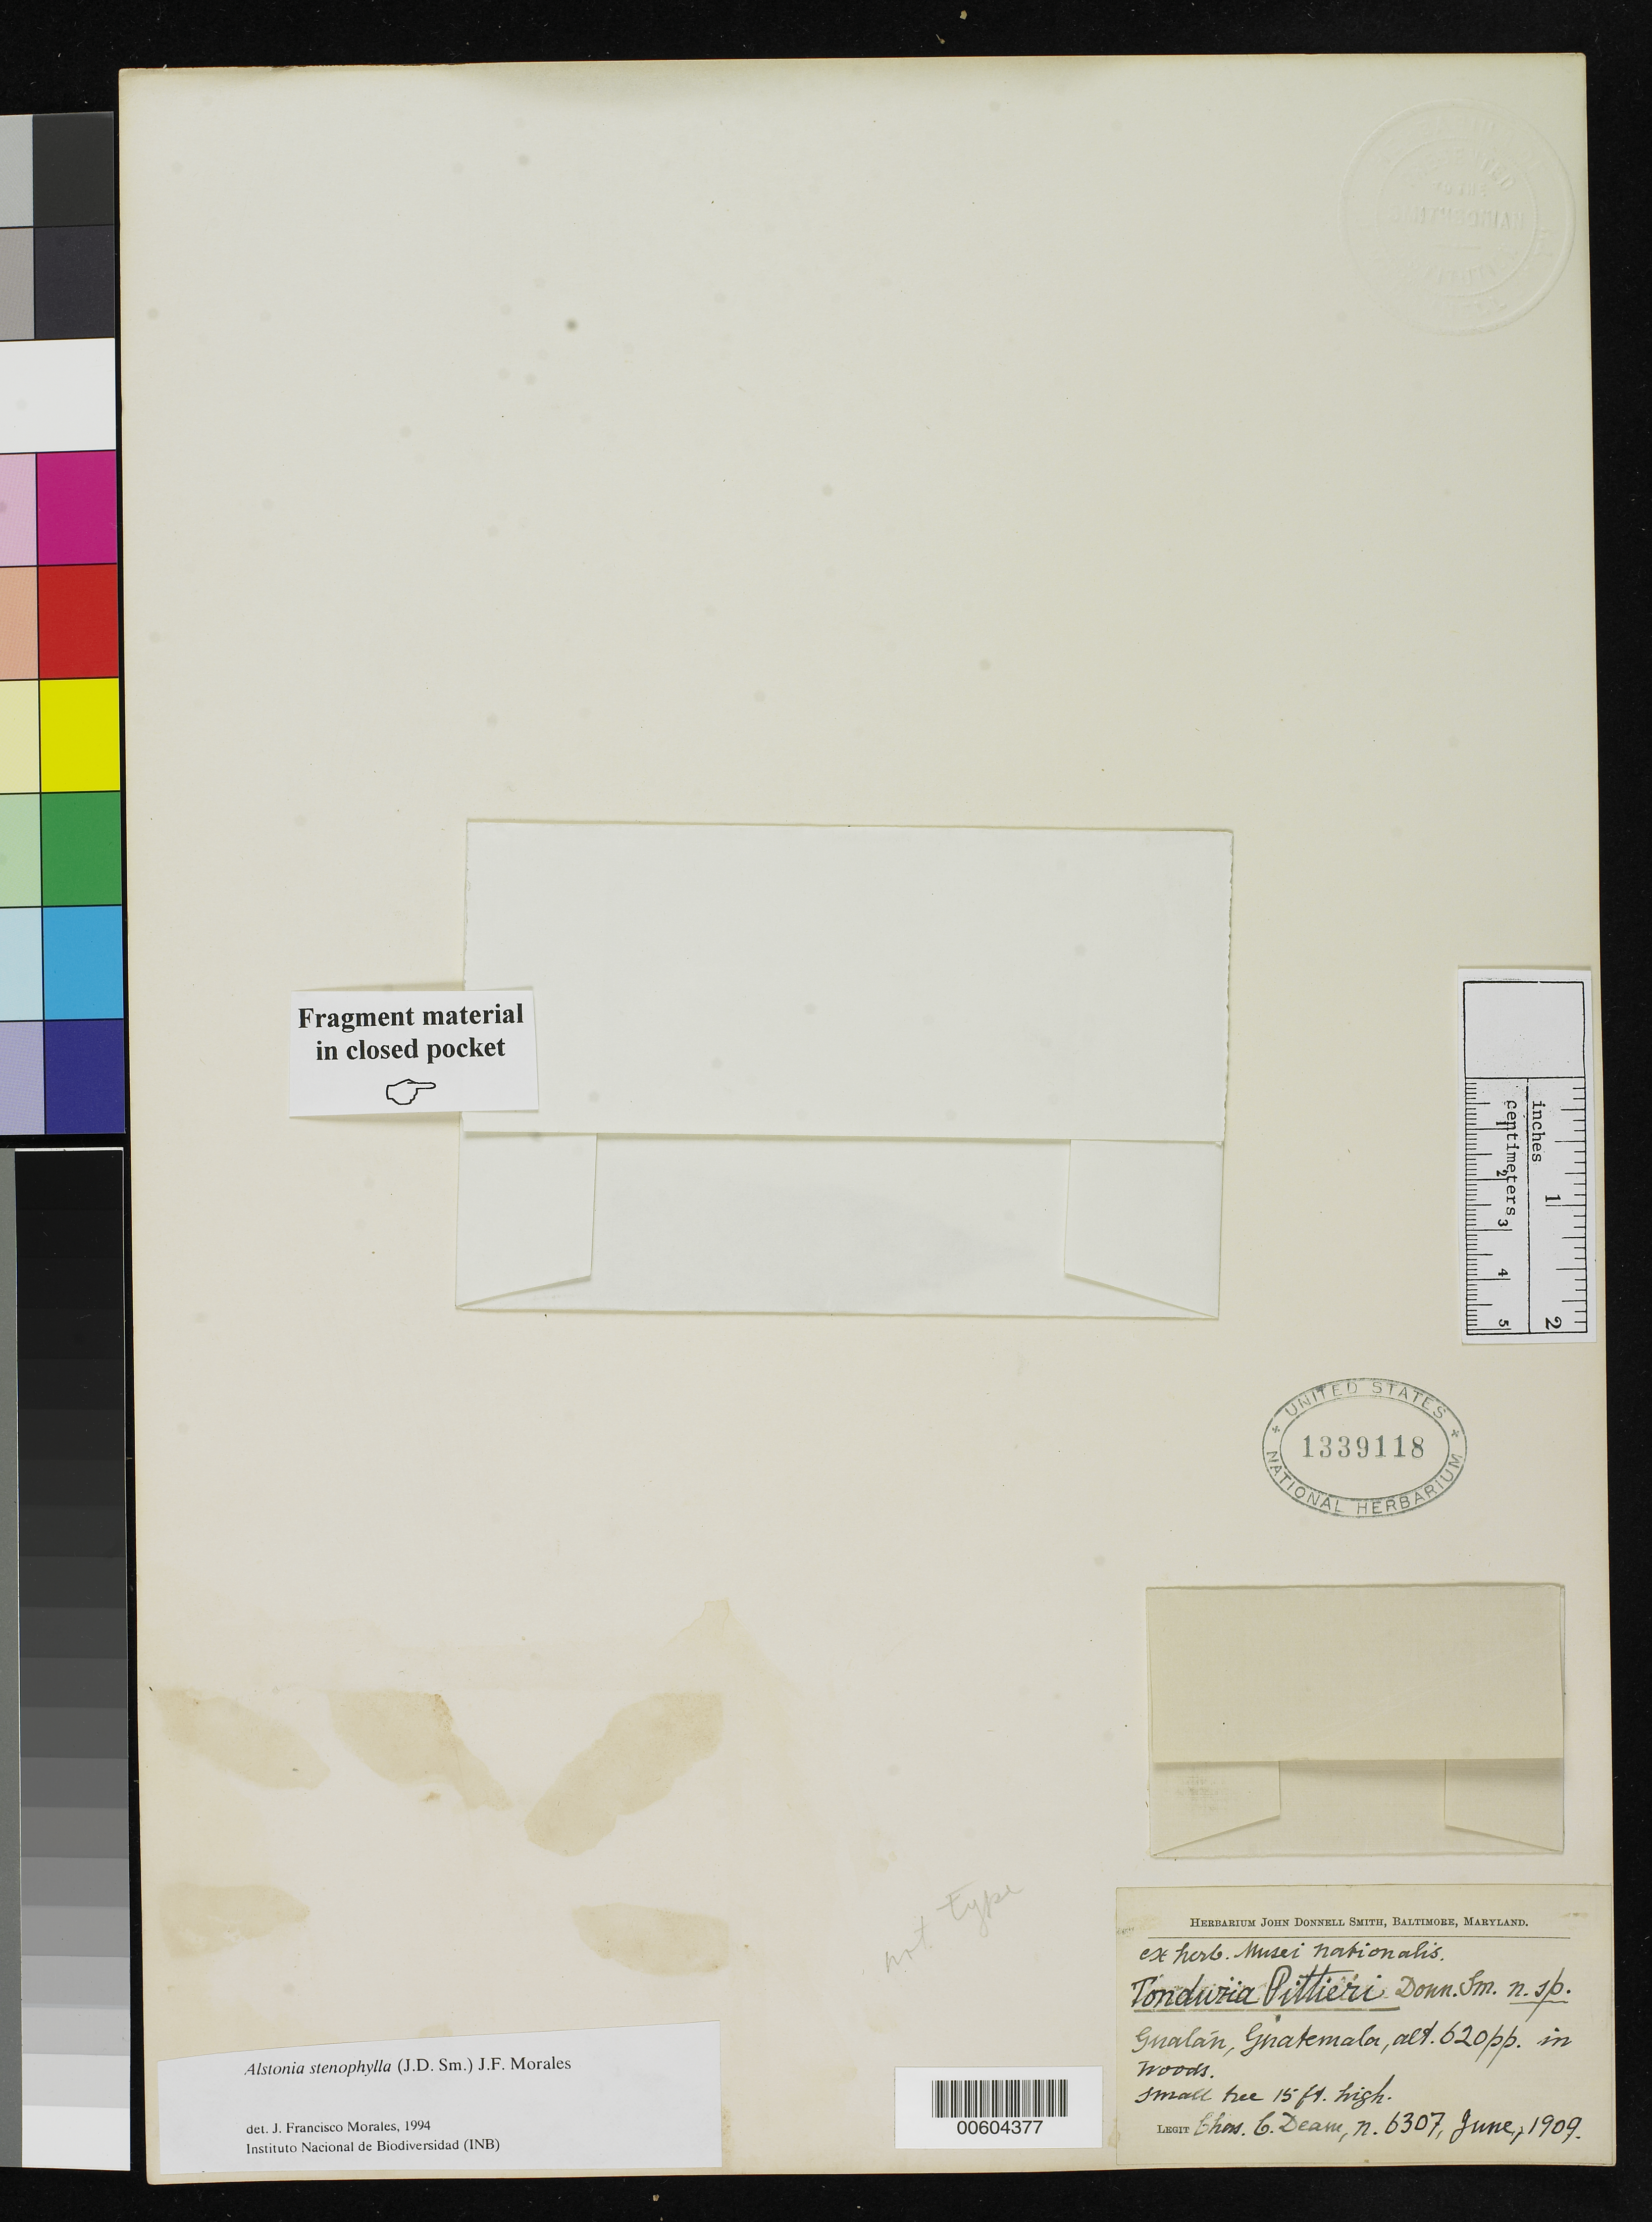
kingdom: Plantae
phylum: Tracheophyta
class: Magnoliopsida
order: Gentianales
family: Apocynaceae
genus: Tonduzia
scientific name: Tonduzia pittieri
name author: Donn. Sm.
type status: Syntype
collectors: C. C. Deam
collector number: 6307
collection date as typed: Jun 1907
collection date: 1907-06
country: Guatemala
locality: Gualan.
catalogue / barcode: US 1339118